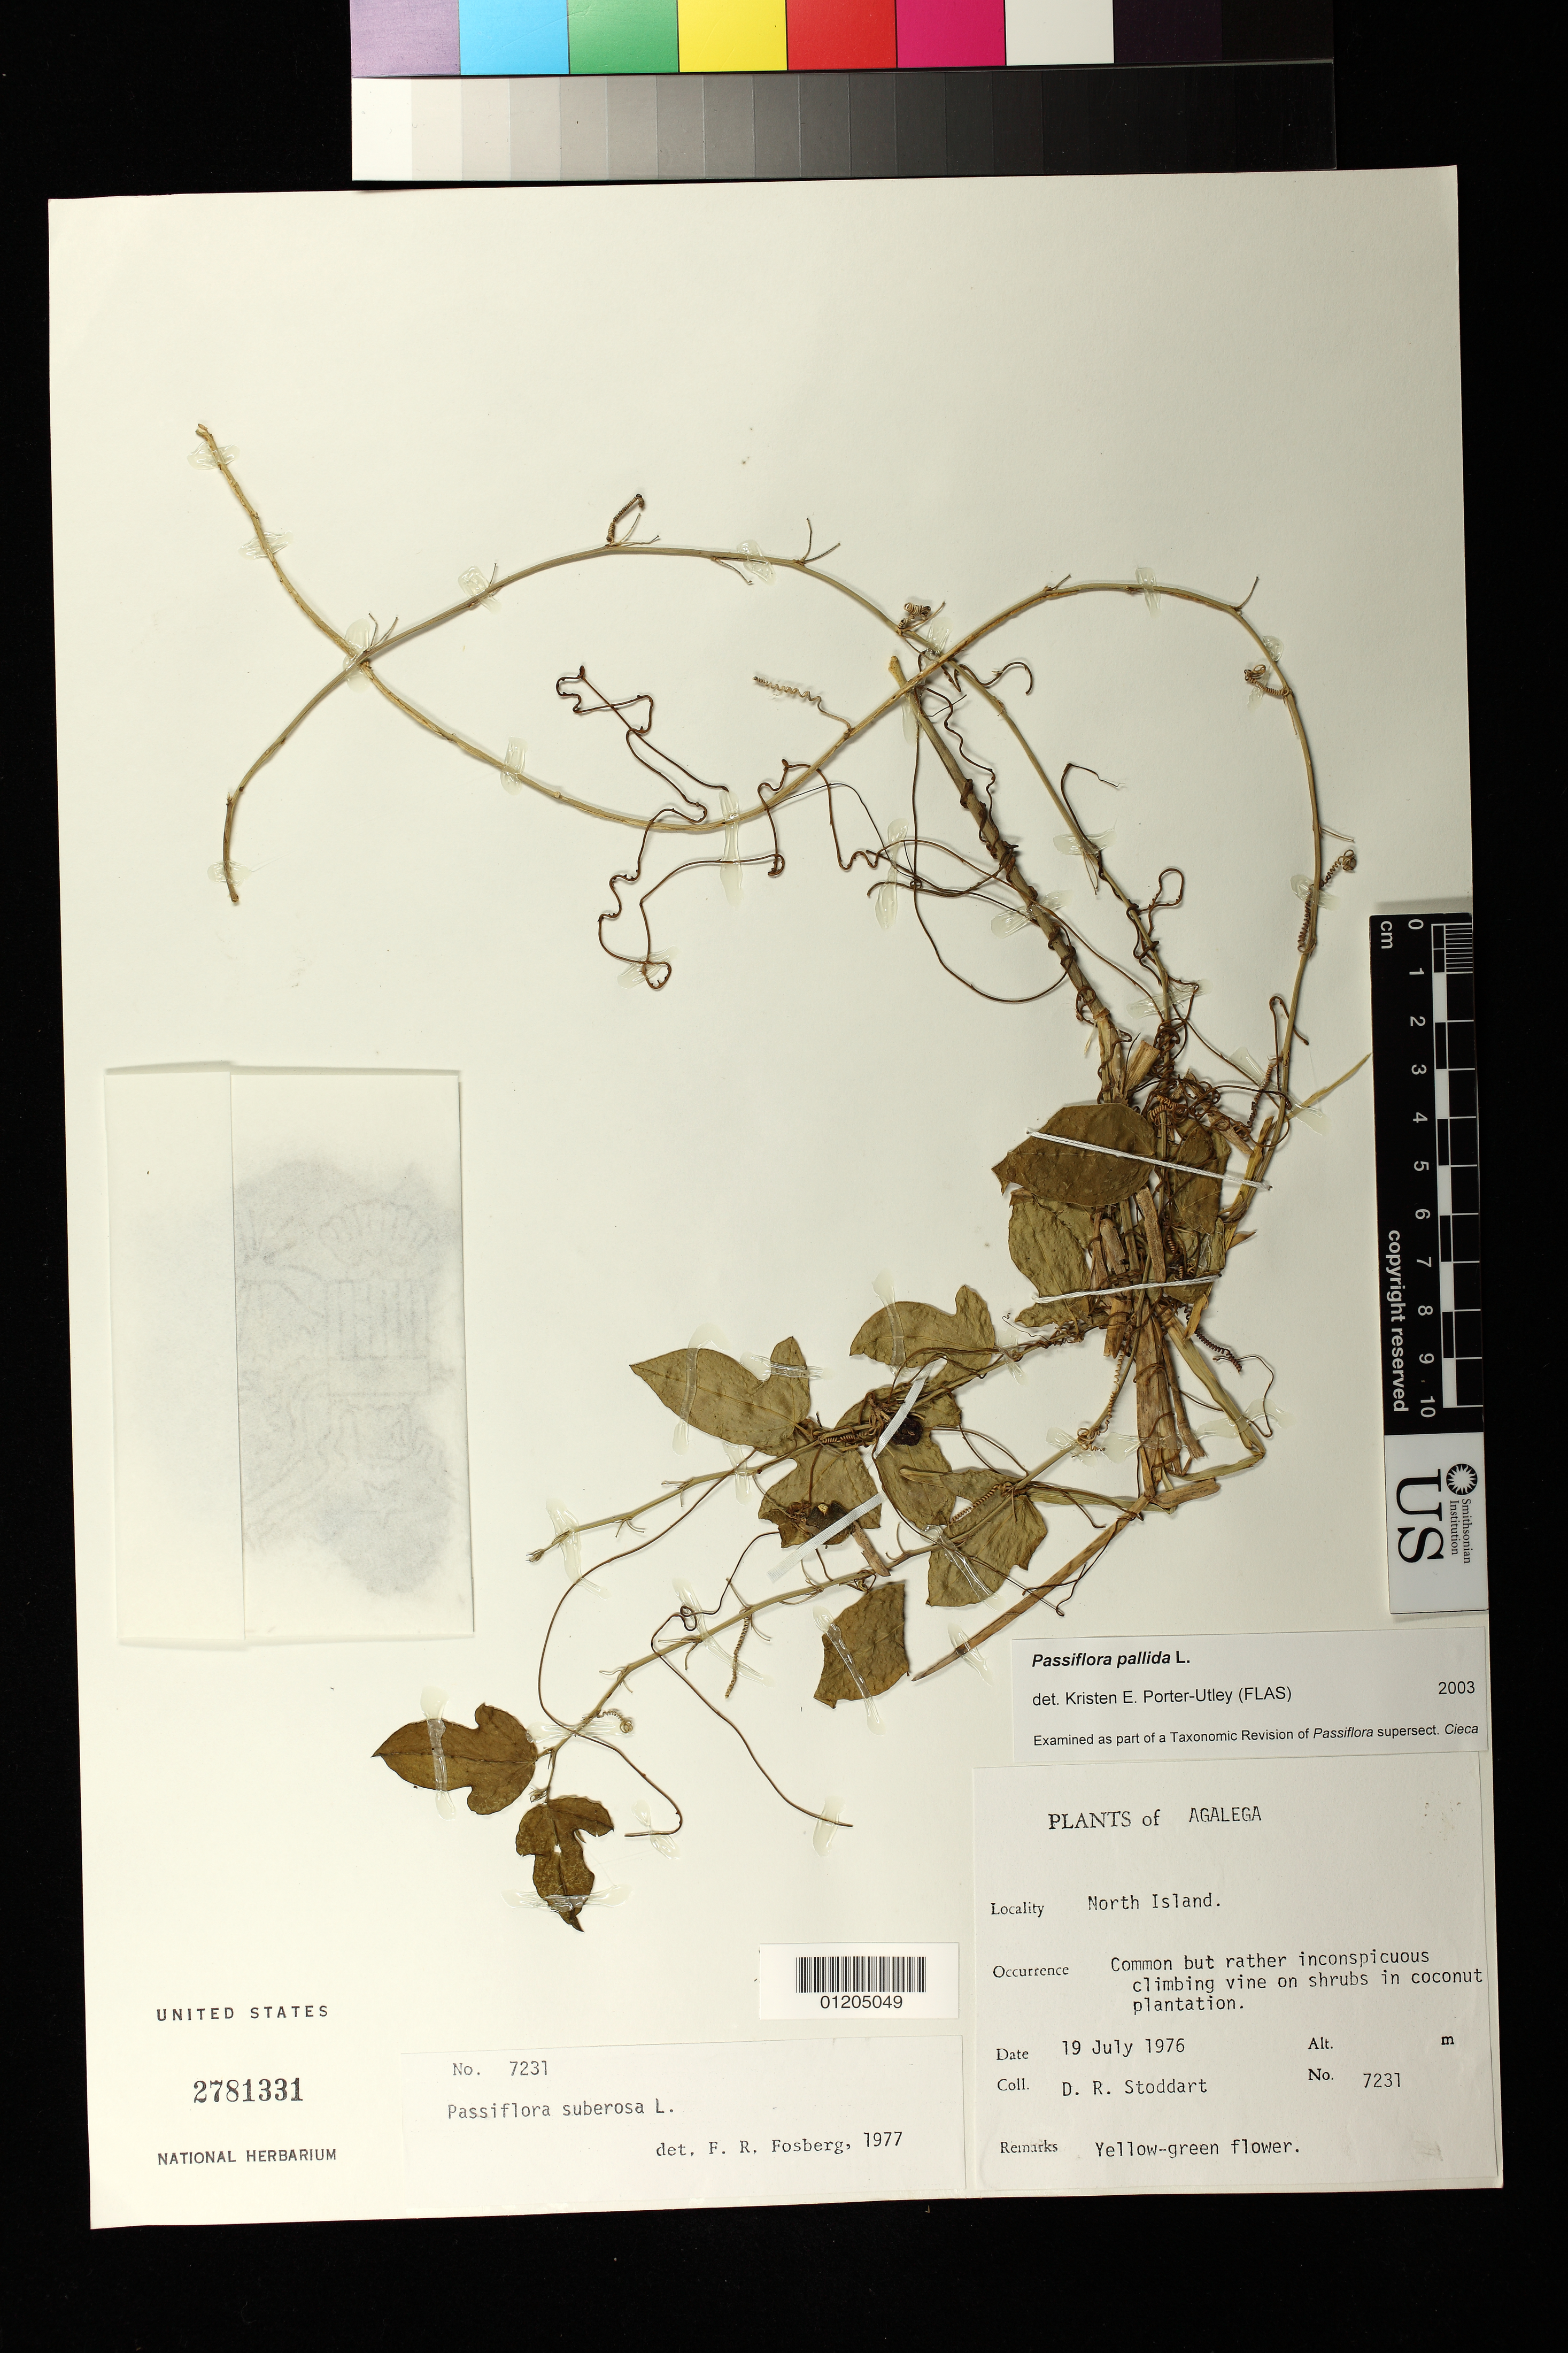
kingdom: Plantae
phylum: Tracheophyta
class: Magnoliopsida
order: Malpighiales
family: Passifloraceae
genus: Passiflora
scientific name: Passiflora pallida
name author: L.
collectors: D. R. Stoddart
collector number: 7231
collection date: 1976-07-19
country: Mauritius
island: North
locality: North Island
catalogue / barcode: US 2781331